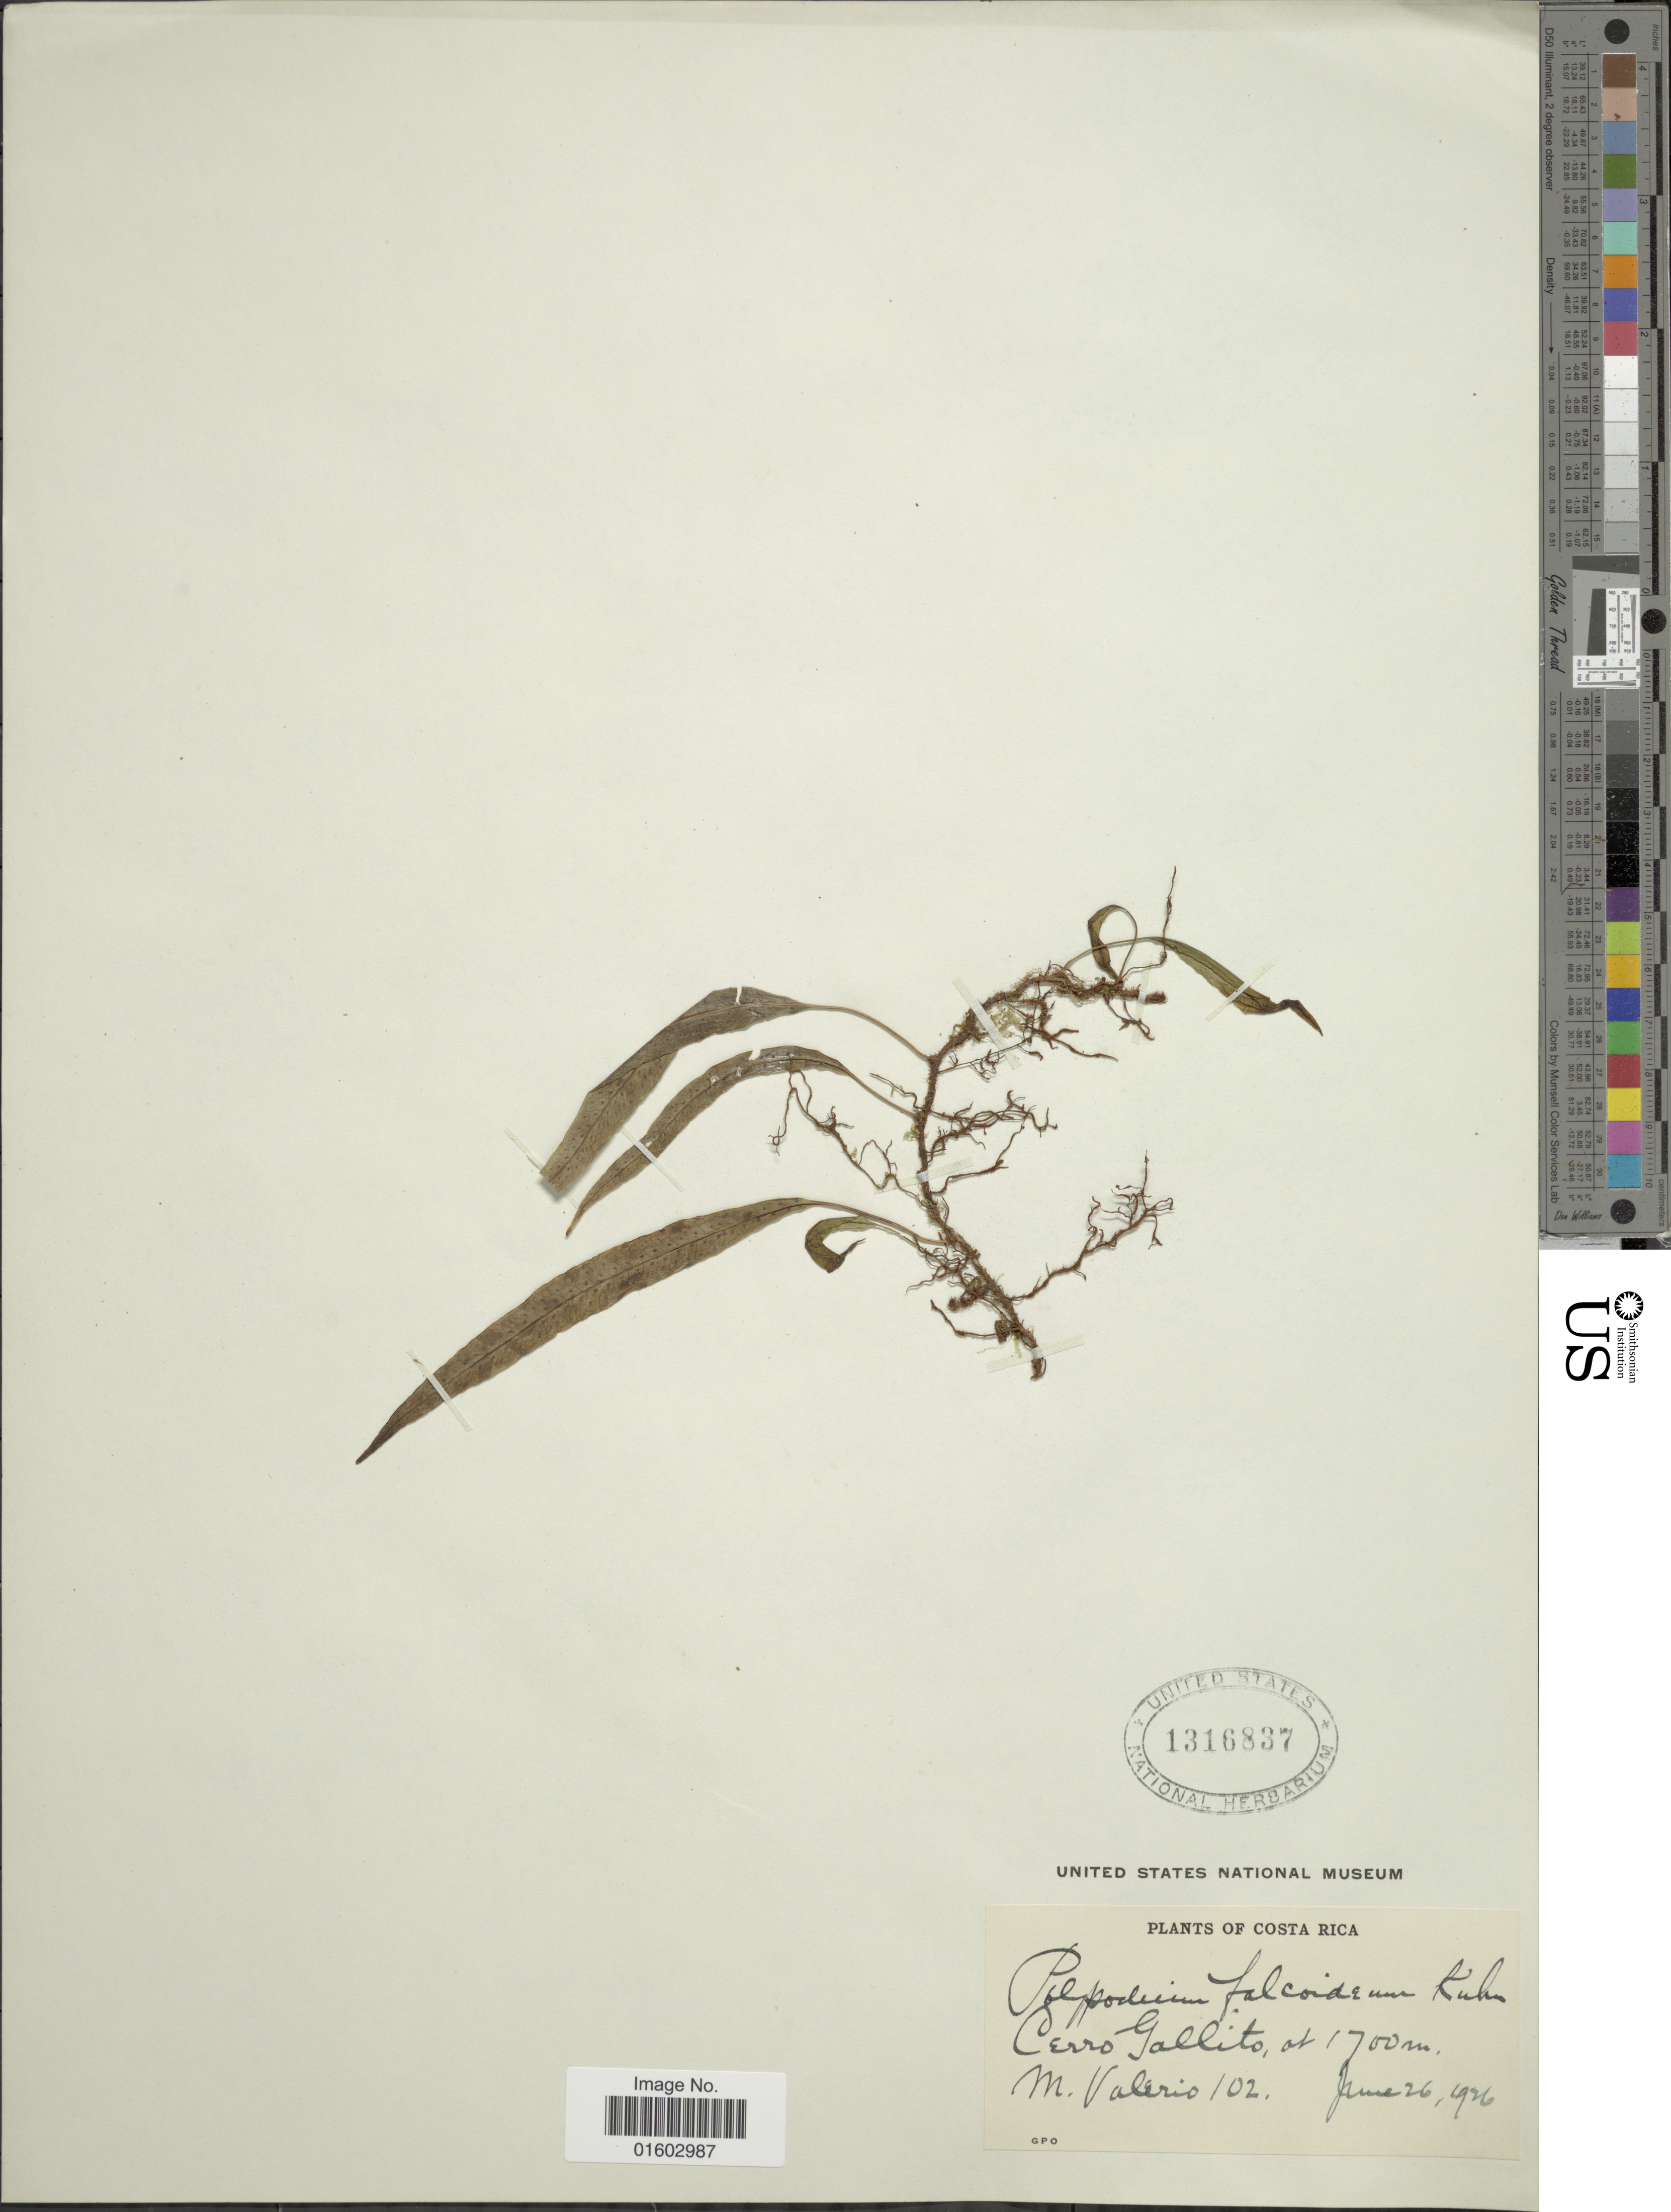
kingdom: Plantae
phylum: Tracheophyta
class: Polypodiopsida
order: Polypodiales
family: Polypodiaceae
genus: Campyloneurum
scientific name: Campyloneurum falcoideum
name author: (Kuhn ex Hieron.) M. Mey. ex Lellinger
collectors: M. Valerio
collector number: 102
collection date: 1926-06-26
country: Costa Rica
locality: Cerro Gallito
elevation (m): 1700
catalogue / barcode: US 1316837